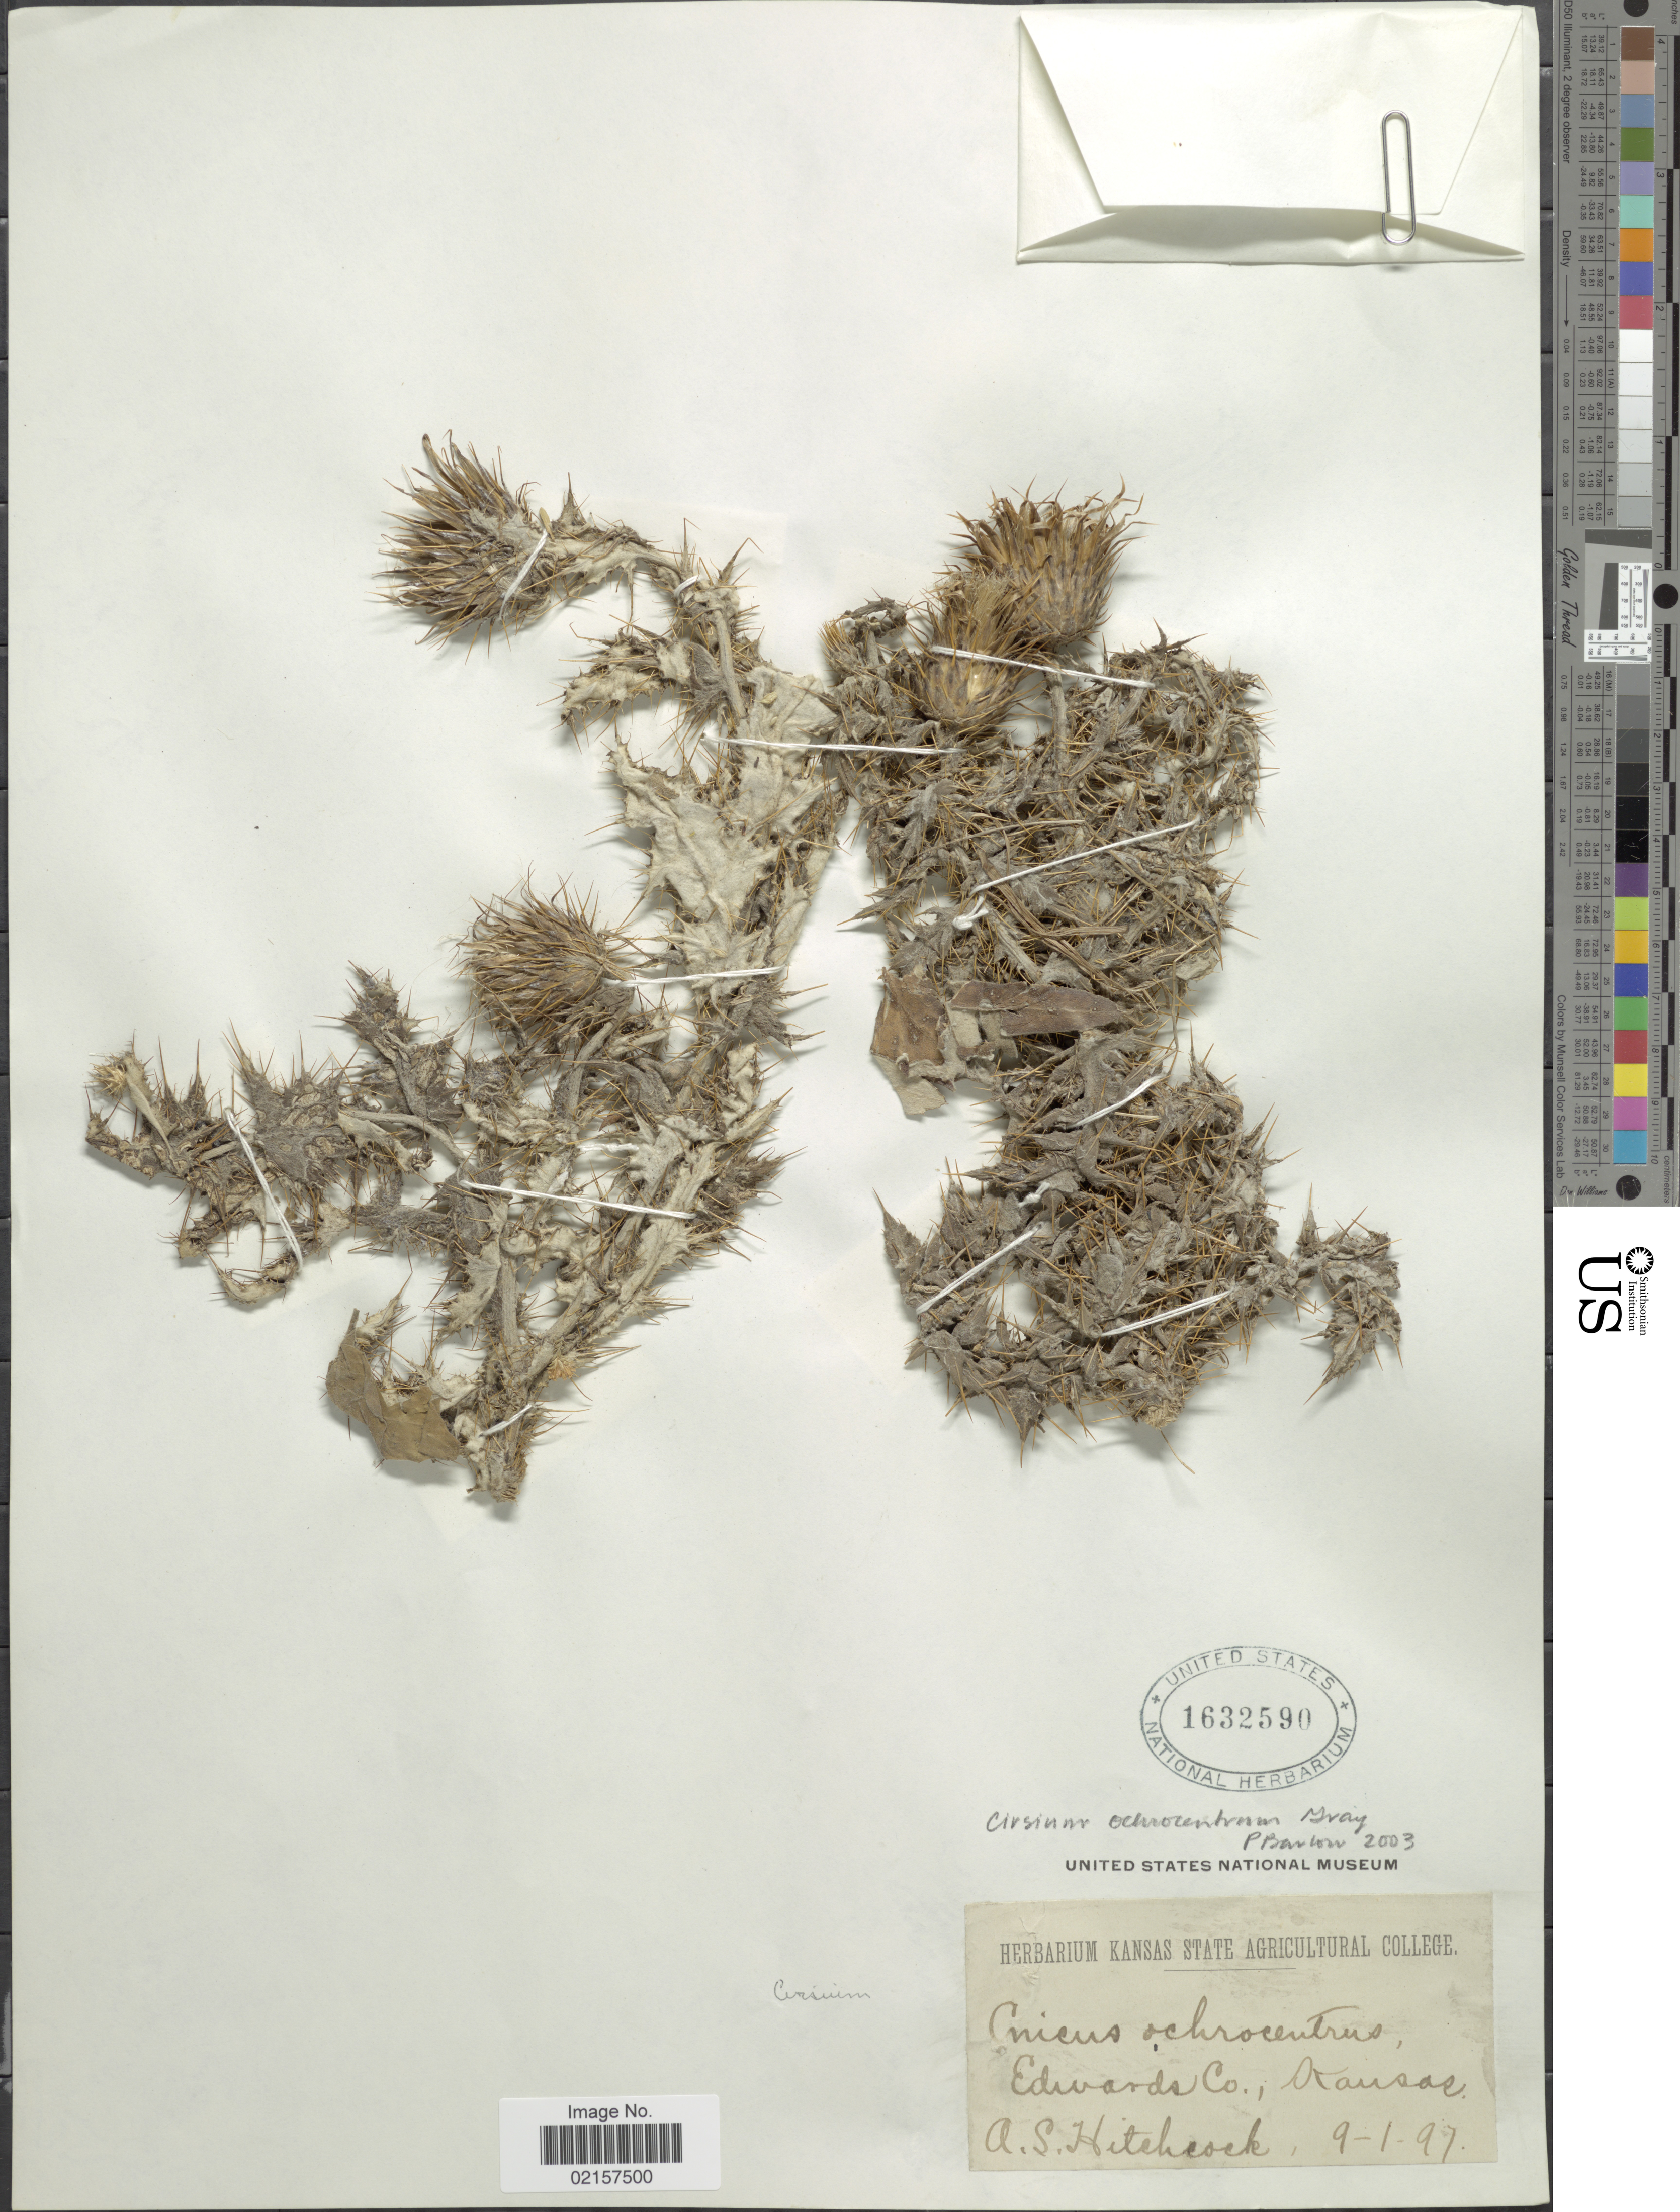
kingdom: Plantae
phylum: Tracheophyta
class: Magnoliopsida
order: Asterales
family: Asteraceae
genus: Cirsium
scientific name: Cirsium ochrocentrum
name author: A. Gray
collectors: A. S. Hitchcock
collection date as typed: Transcribed d/m/y: 1/9/97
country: United States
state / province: Kansas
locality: Edwards Co.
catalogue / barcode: US 1632590